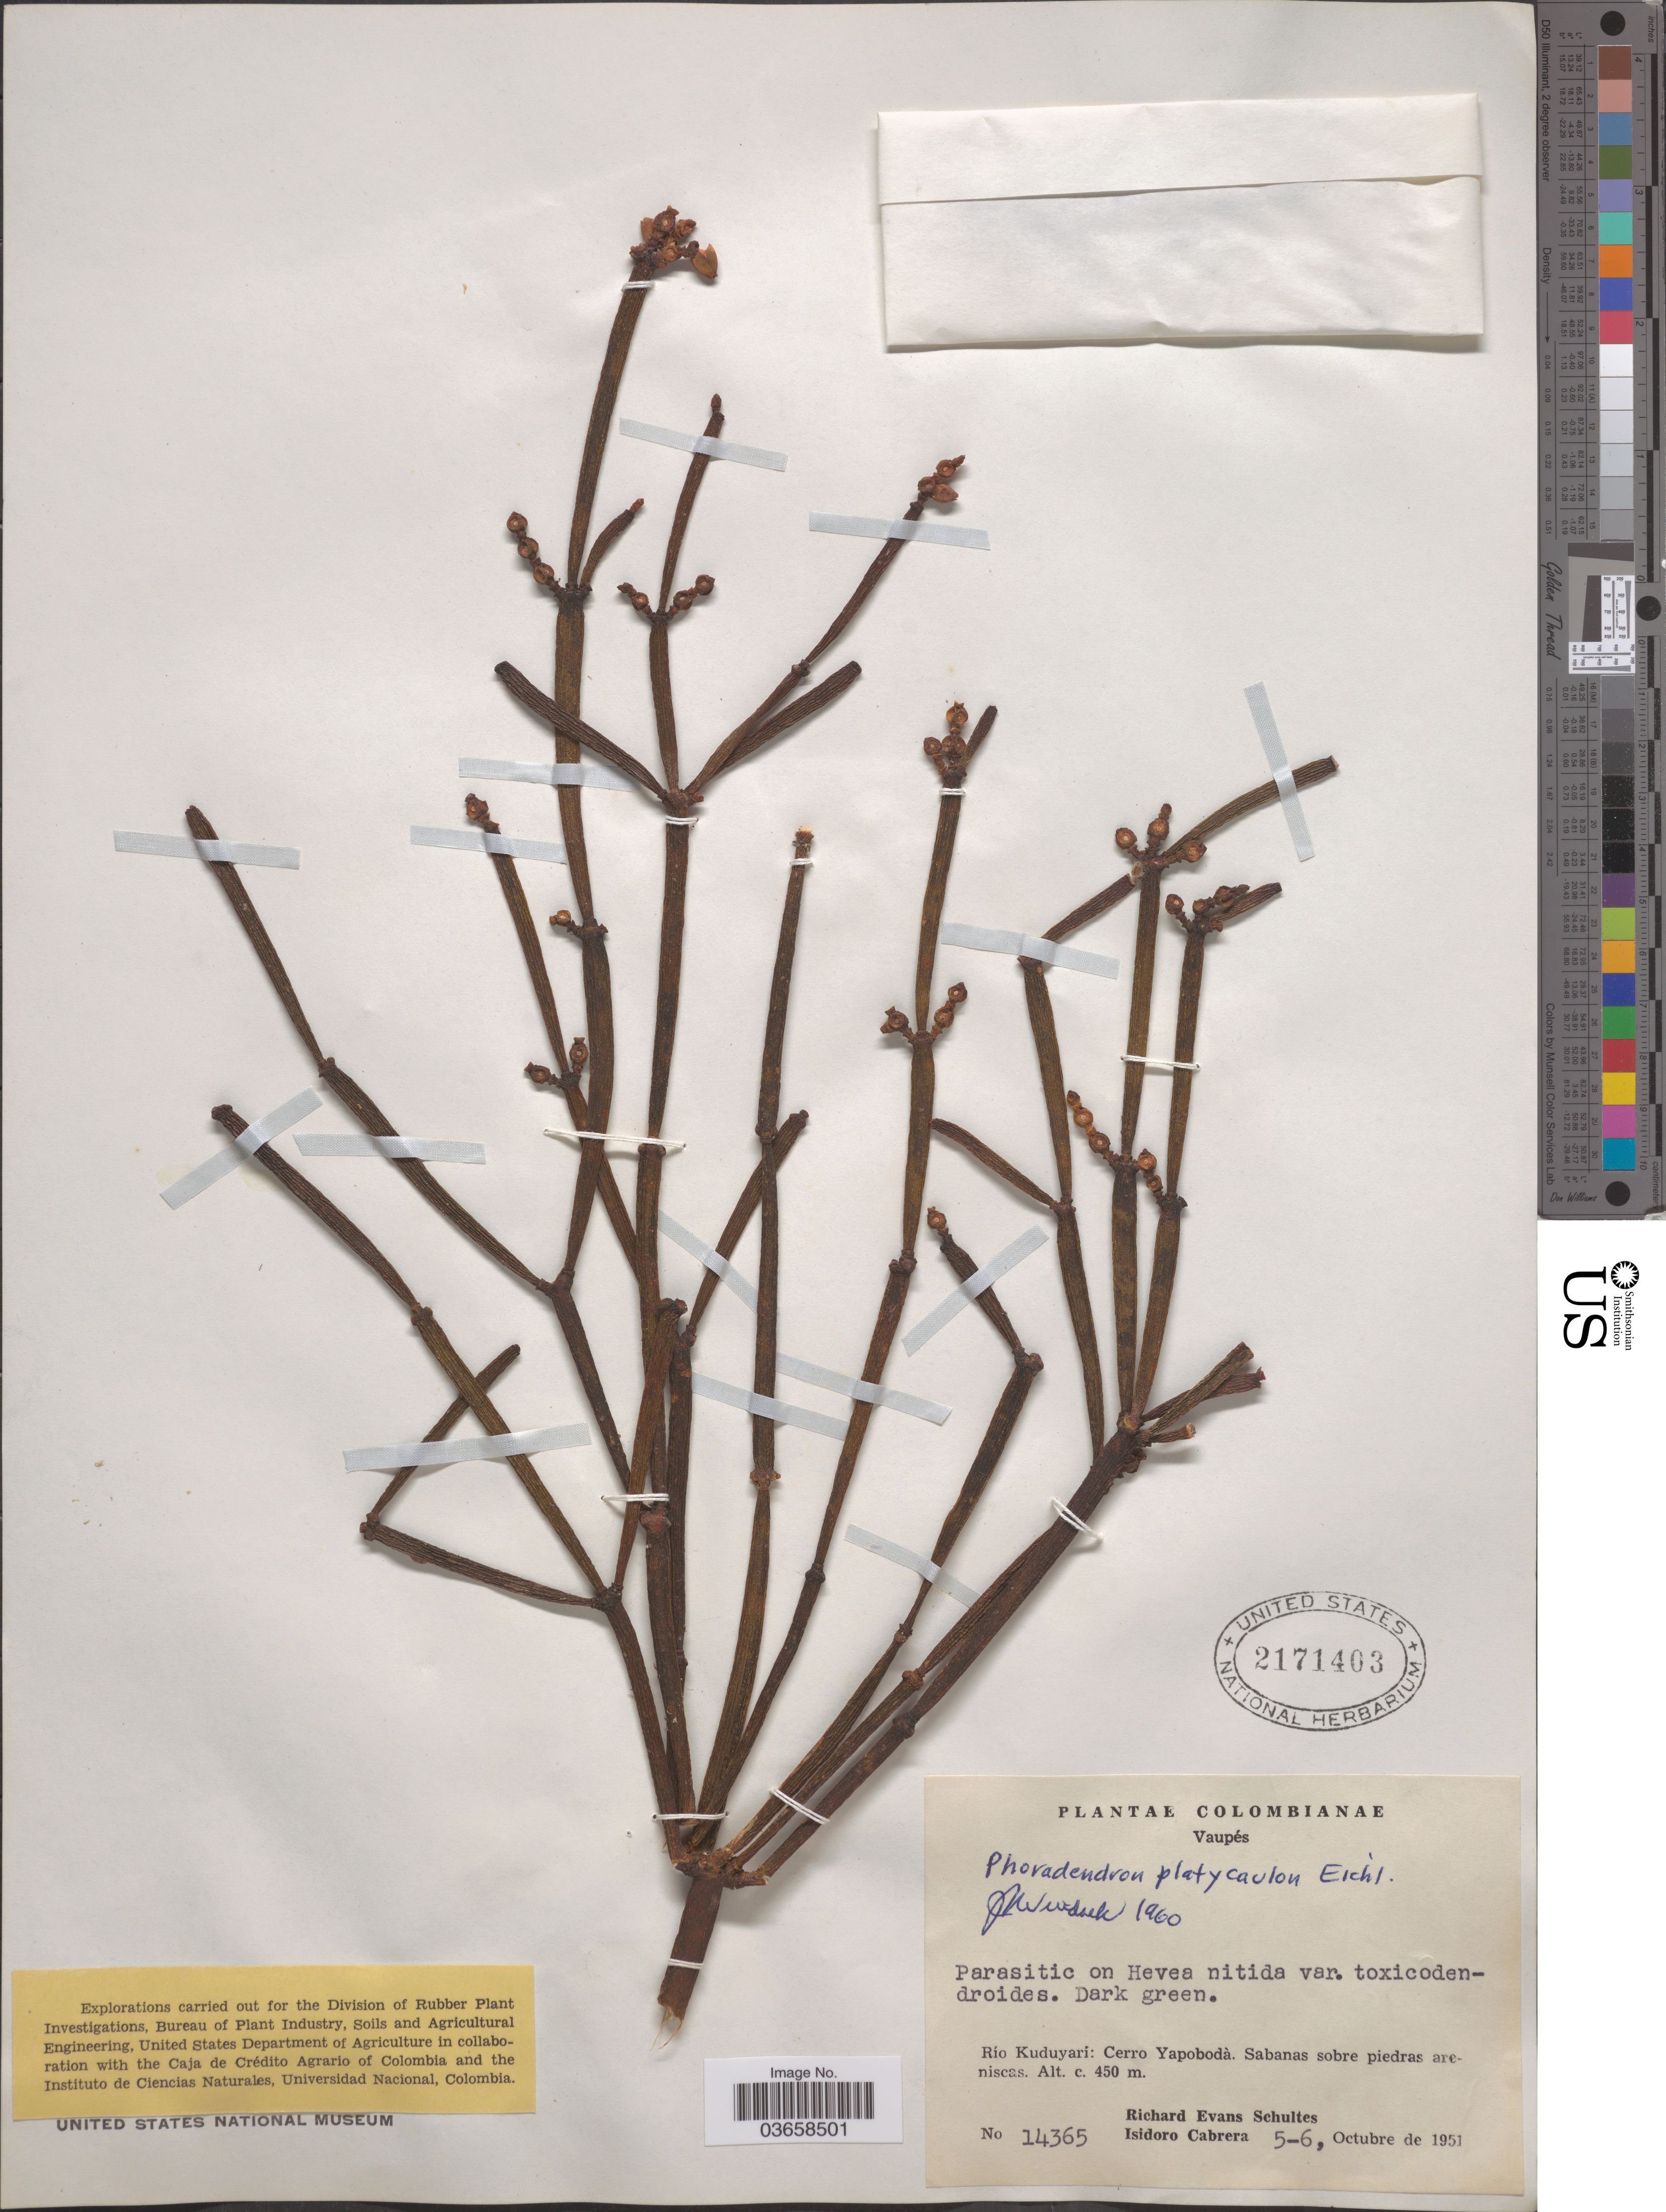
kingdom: Plantae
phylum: Tracheophyta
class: Magnoliopsida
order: Santalales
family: Viscaceae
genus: Phoradendron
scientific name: Phoradendron platycaulon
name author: Eichler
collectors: R. E. Schultes & I. Cabrera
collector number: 14365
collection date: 1951-10-05/1951-10-06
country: Colombia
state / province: Vaupés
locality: Río Kuduyarí: Yapobodà.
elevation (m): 450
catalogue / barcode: US 2171403